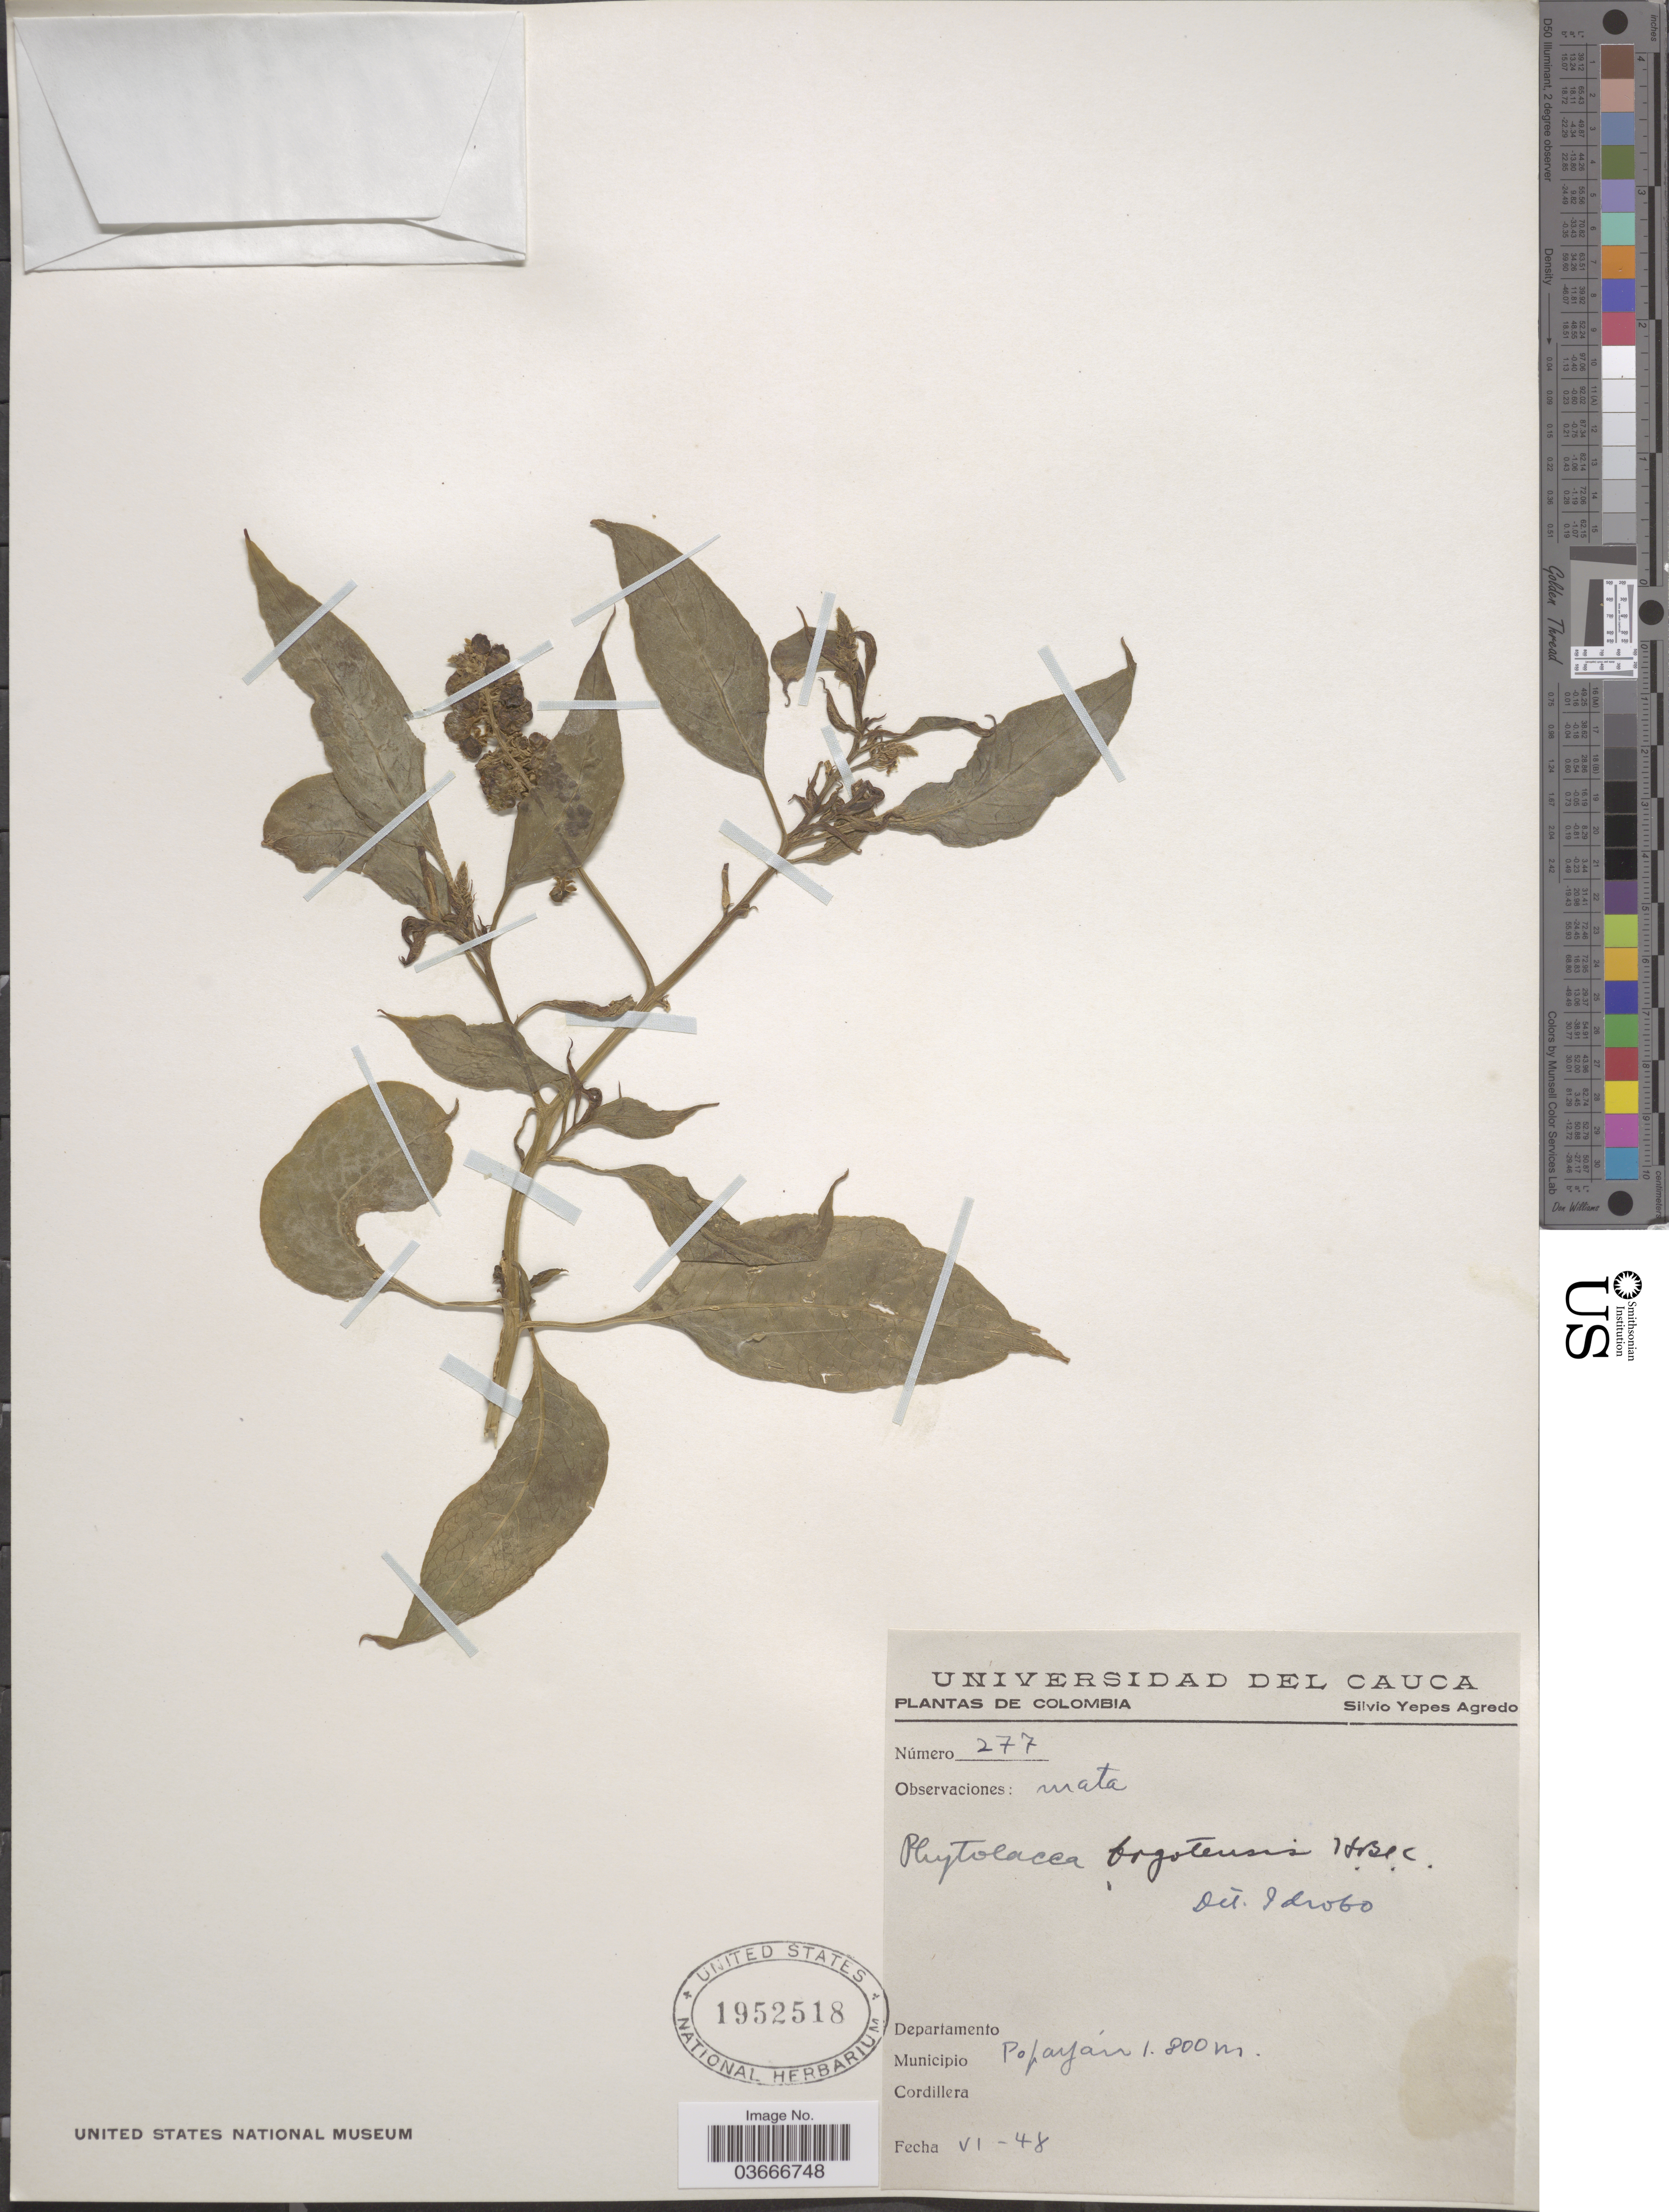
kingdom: Plantae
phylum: Tracheophyta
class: Magnoliopsida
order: Caryophyllales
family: Phytolaccaceae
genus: Phytolacca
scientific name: Phytolacca bogotensis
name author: Kunth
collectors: S. Yepes-Agredo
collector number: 277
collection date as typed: Transcribed d/m/y: /6/48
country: Colombia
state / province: Cauca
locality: Municipio Popayán.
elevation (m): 1800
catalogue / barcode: US 1952518